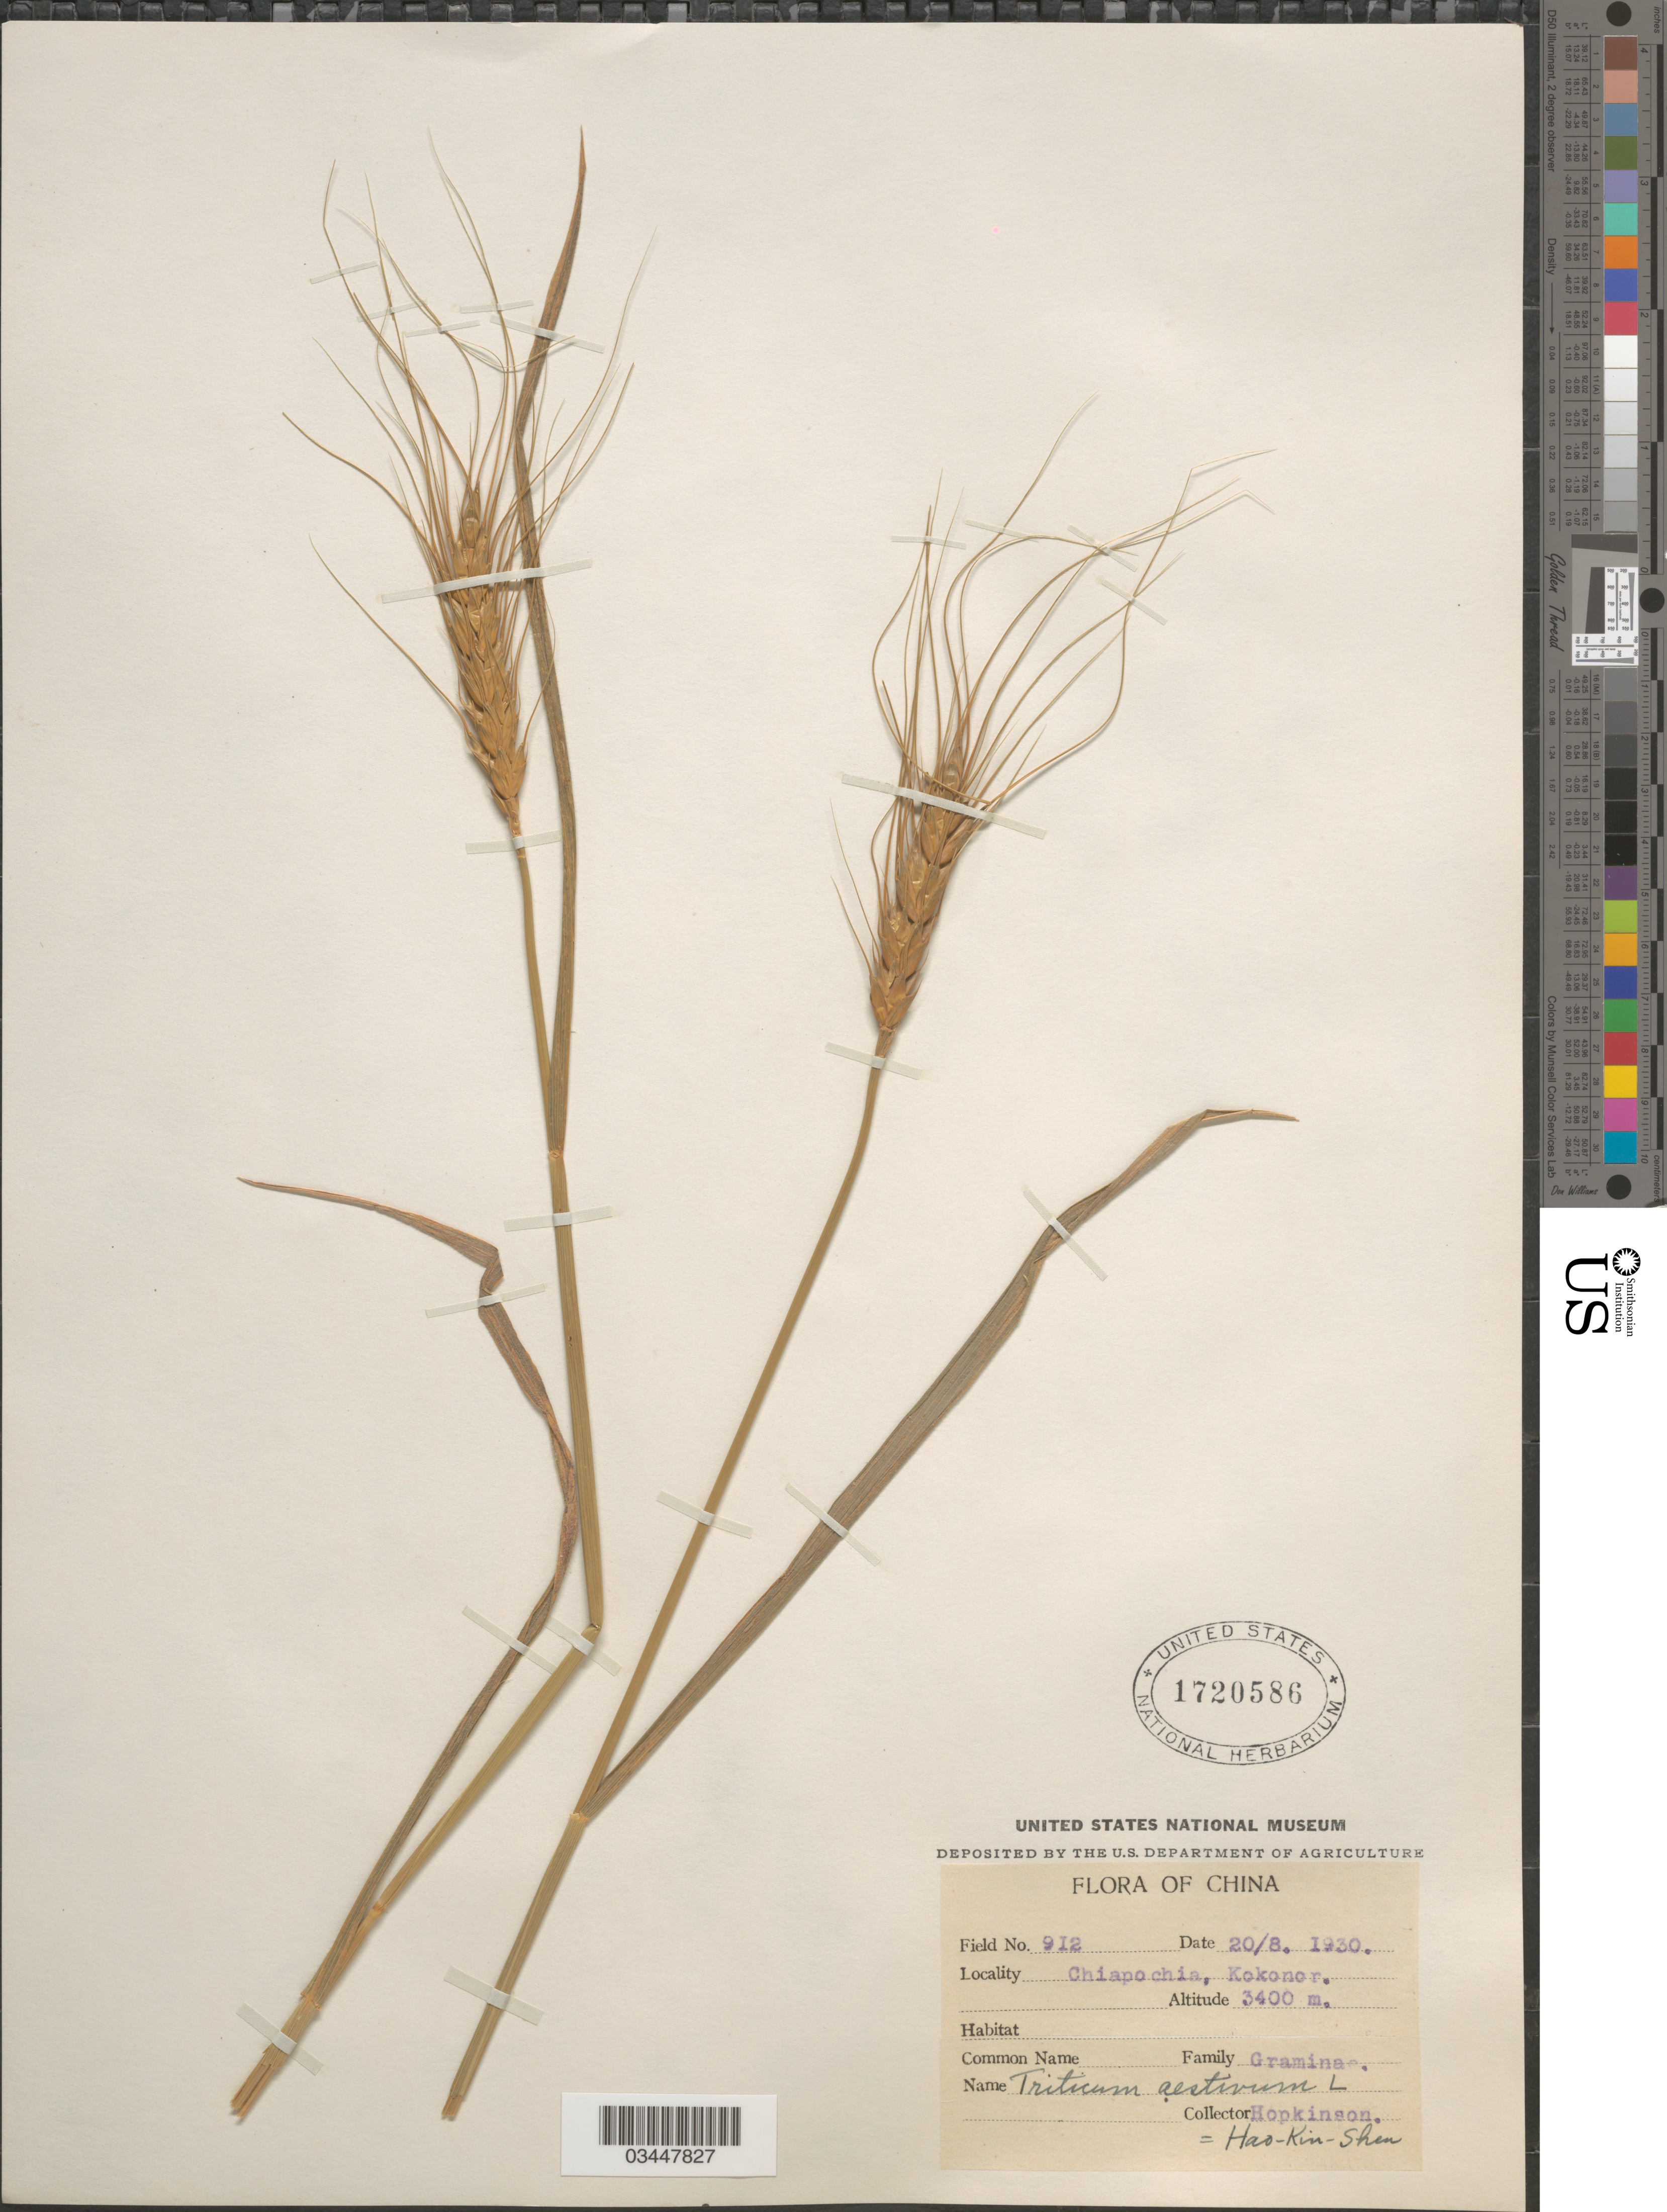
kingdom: Plantae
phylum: Tracheophyta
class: Liliopsida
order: Poales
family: Poaceae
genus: Triticum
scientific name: Triticum aestivum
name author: L.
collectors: -. Hopkinson & K. S. Hao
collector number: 912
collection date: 1930-08-20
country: China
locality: Chiapochia, Kokonor.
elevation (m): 3400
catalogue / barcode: US 1720586